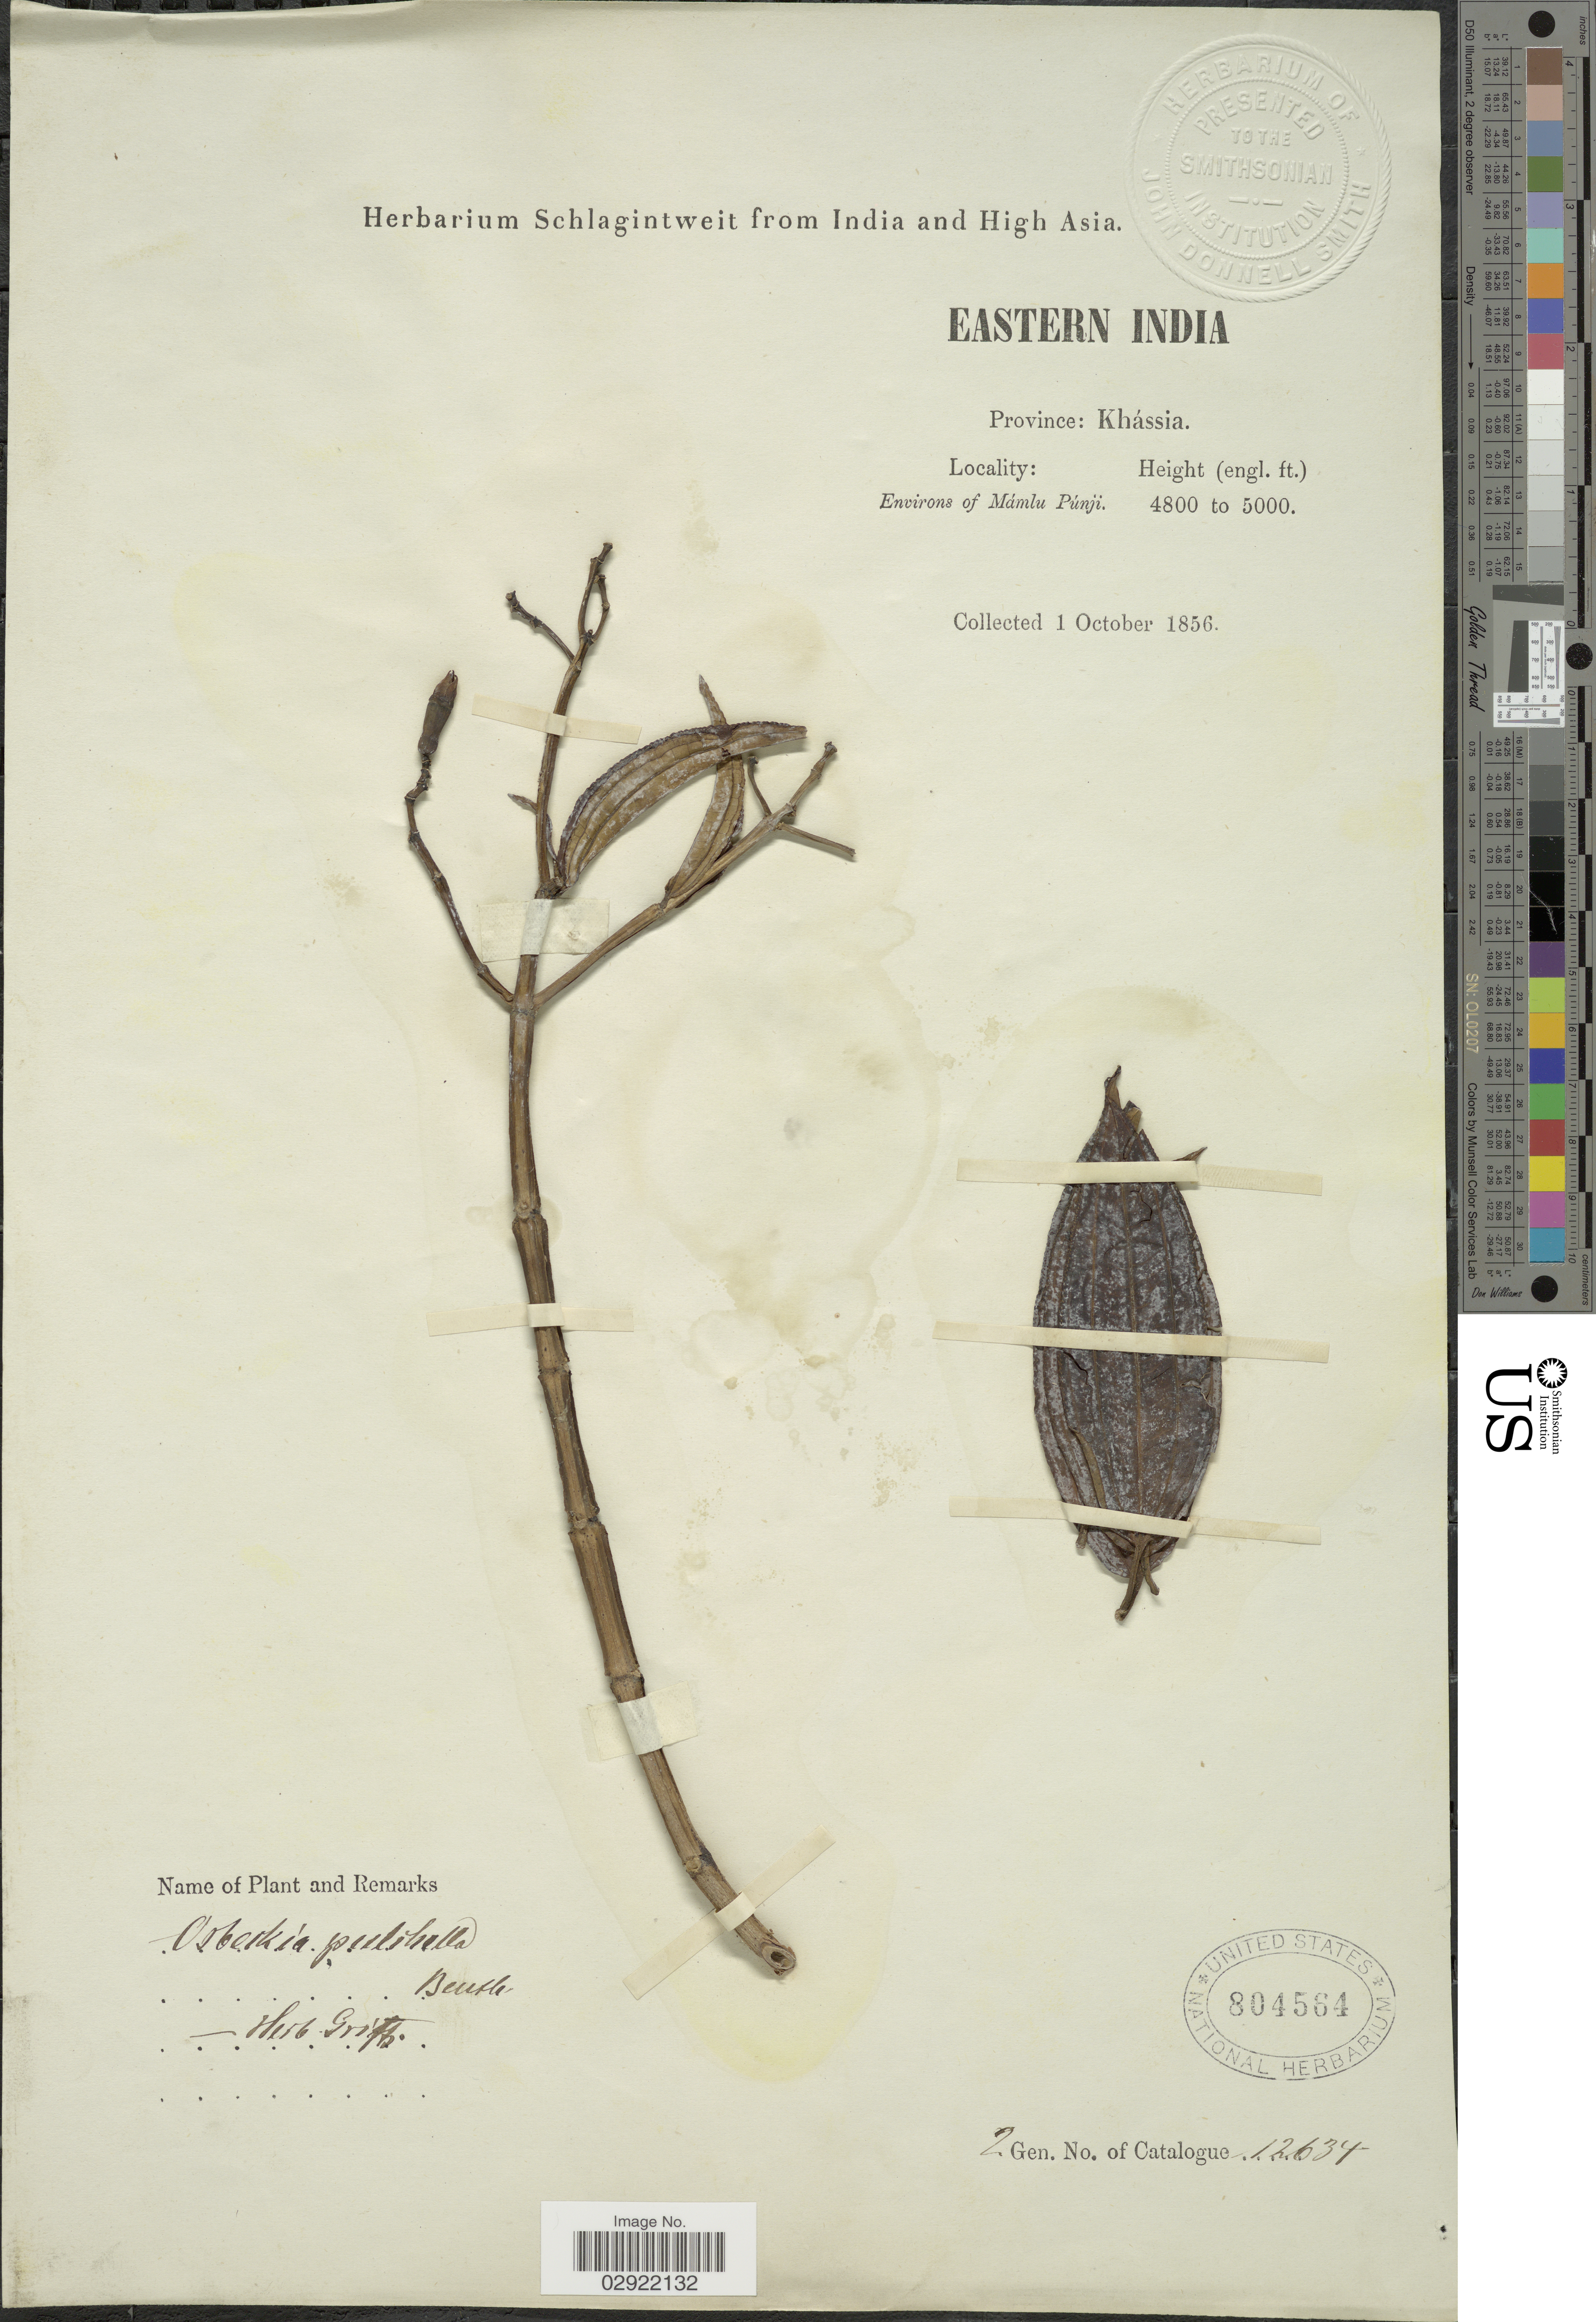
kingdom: Plantae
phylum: Tracheophyta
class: Magnoliopsida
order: Myrtales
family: Melastomataceae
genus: Osbeckia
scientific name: Osbeckia pulchella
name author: Benth.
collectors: ex herb. Schlagintweit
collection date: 1856-10-01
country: India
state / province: Meghalaya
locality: Eastern India. Province: Khássia. Environs of Mámlu Púnji.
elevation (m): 1463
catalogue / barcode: US 804564